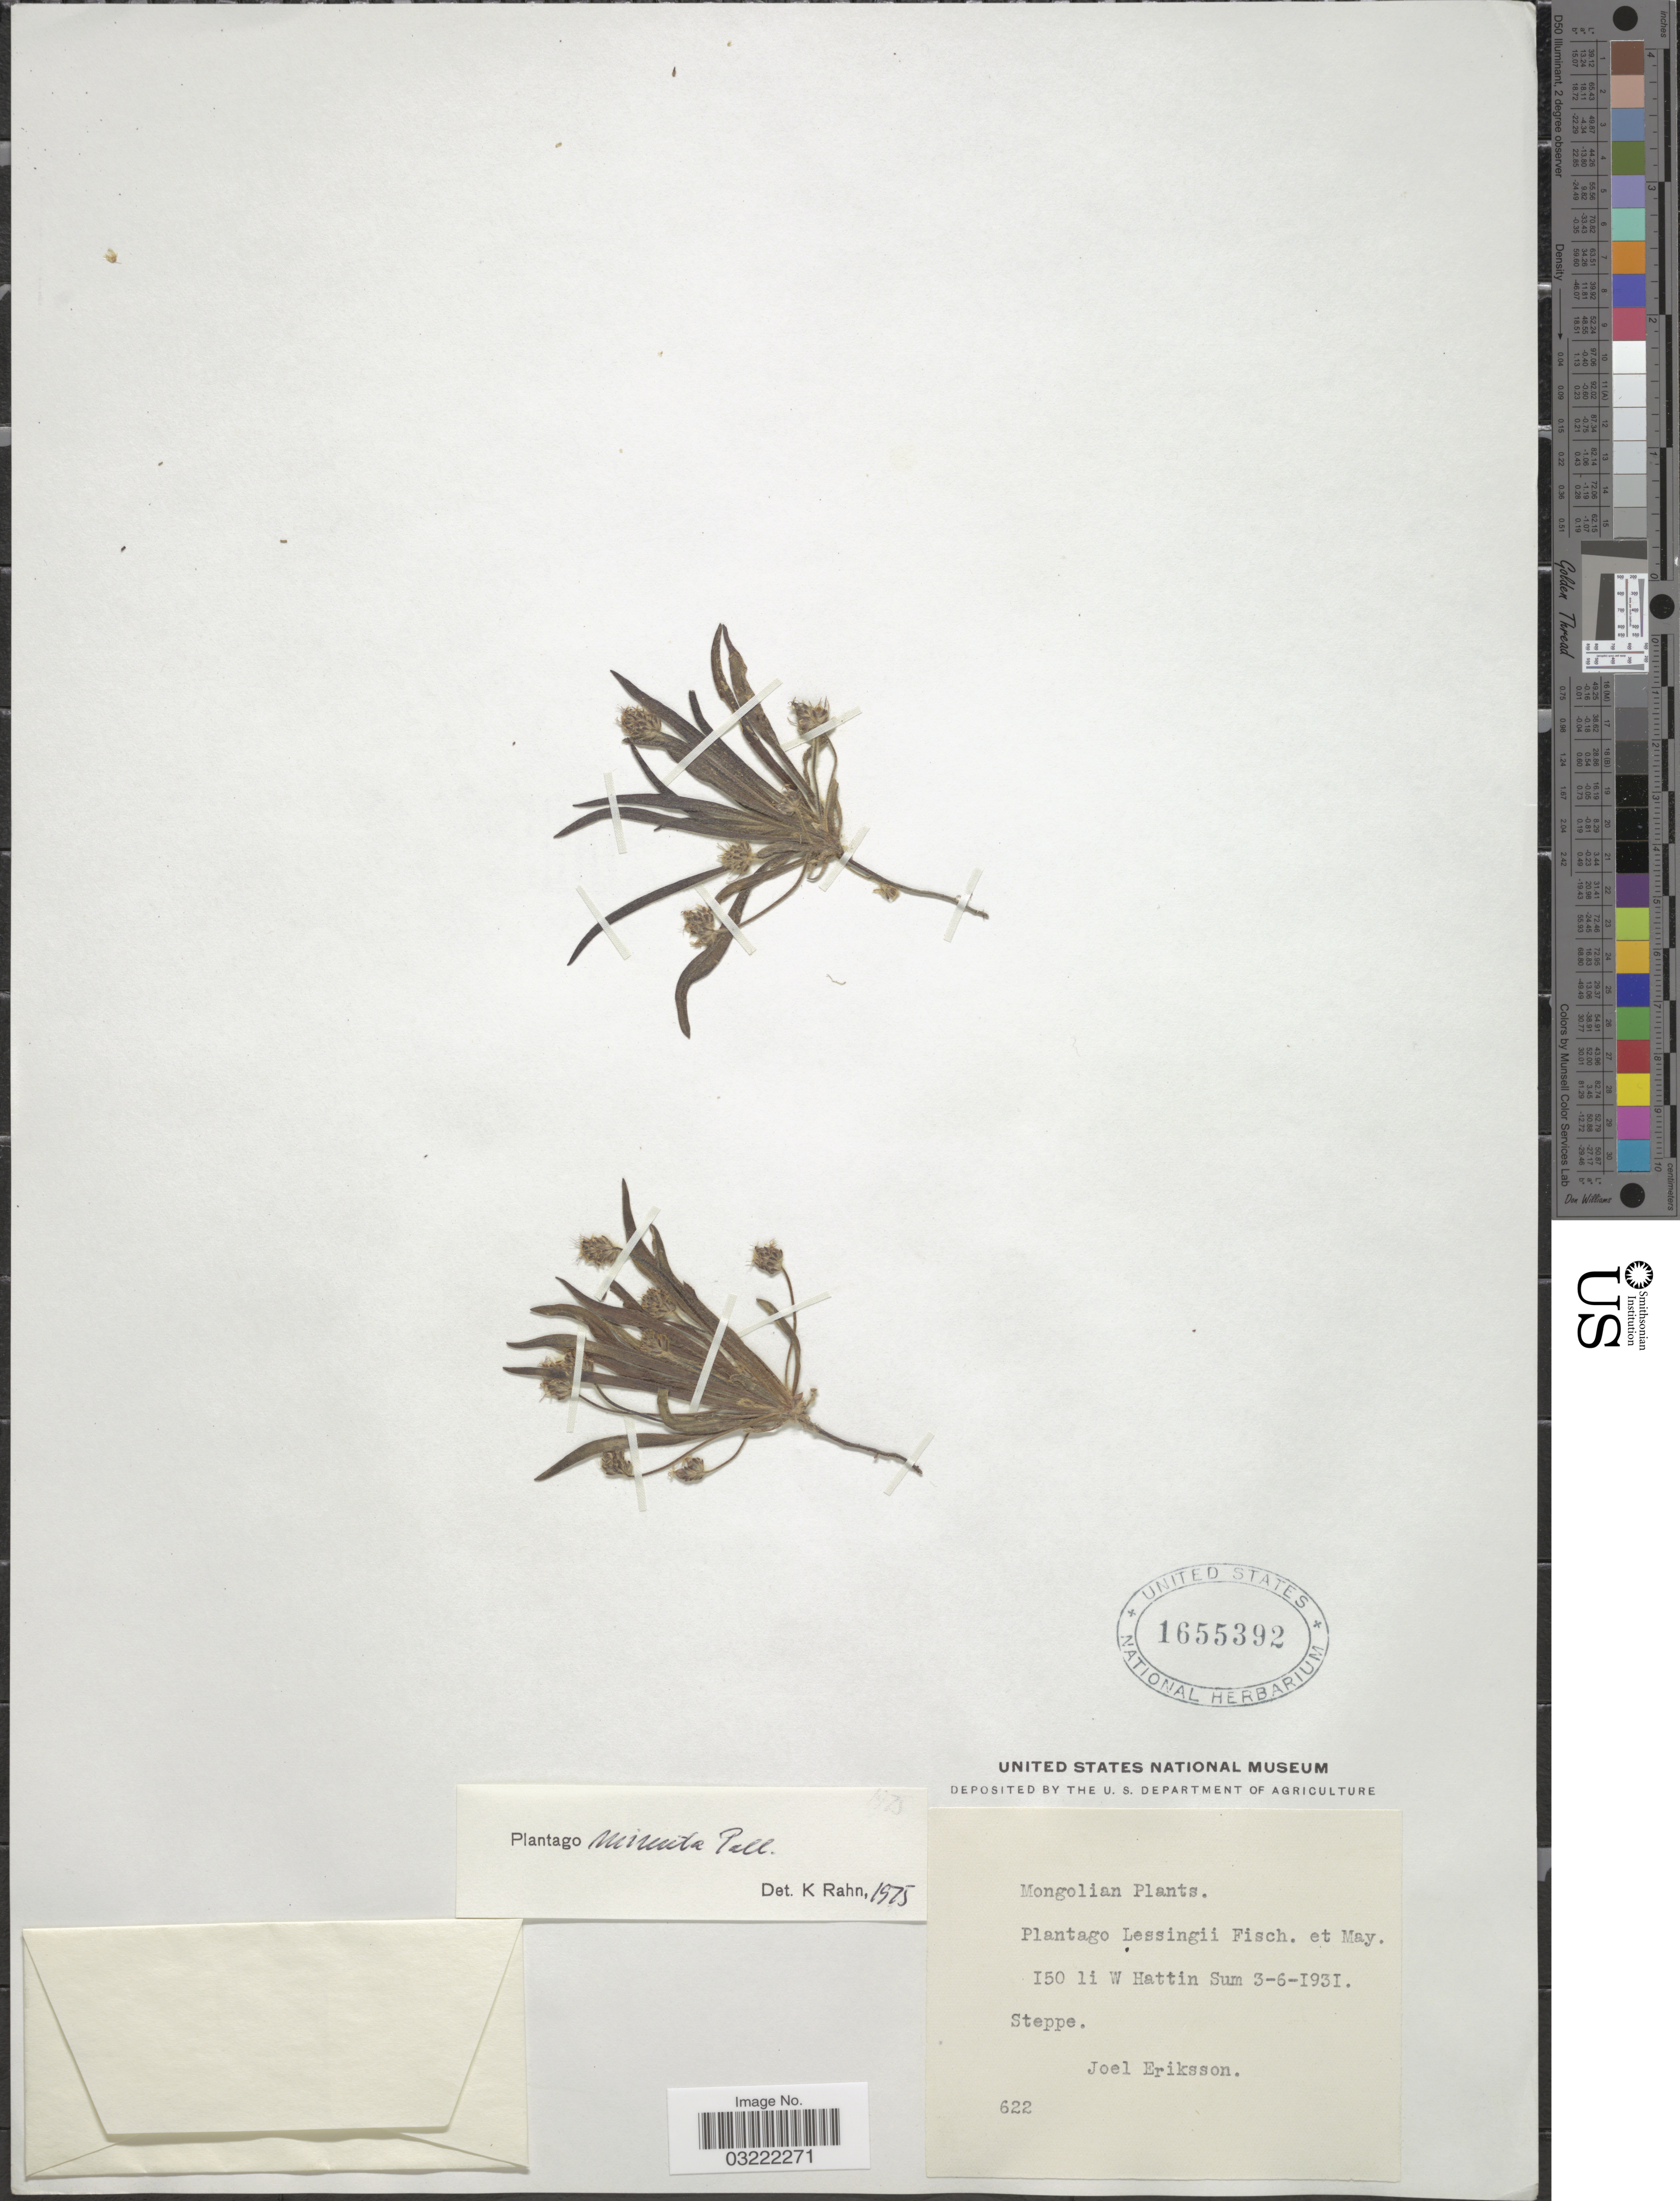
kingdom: Plantae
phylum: Tracheophyta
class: Magnoliopsida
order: Lamiales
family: Plantaginaceae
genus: Plantago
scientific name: Plantago minuta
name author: Pall.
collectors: J. Eriksson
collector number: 622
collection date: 1931-06-03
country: Mongolia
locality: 150 li W Hattin Sum.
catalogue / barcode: US 1655392